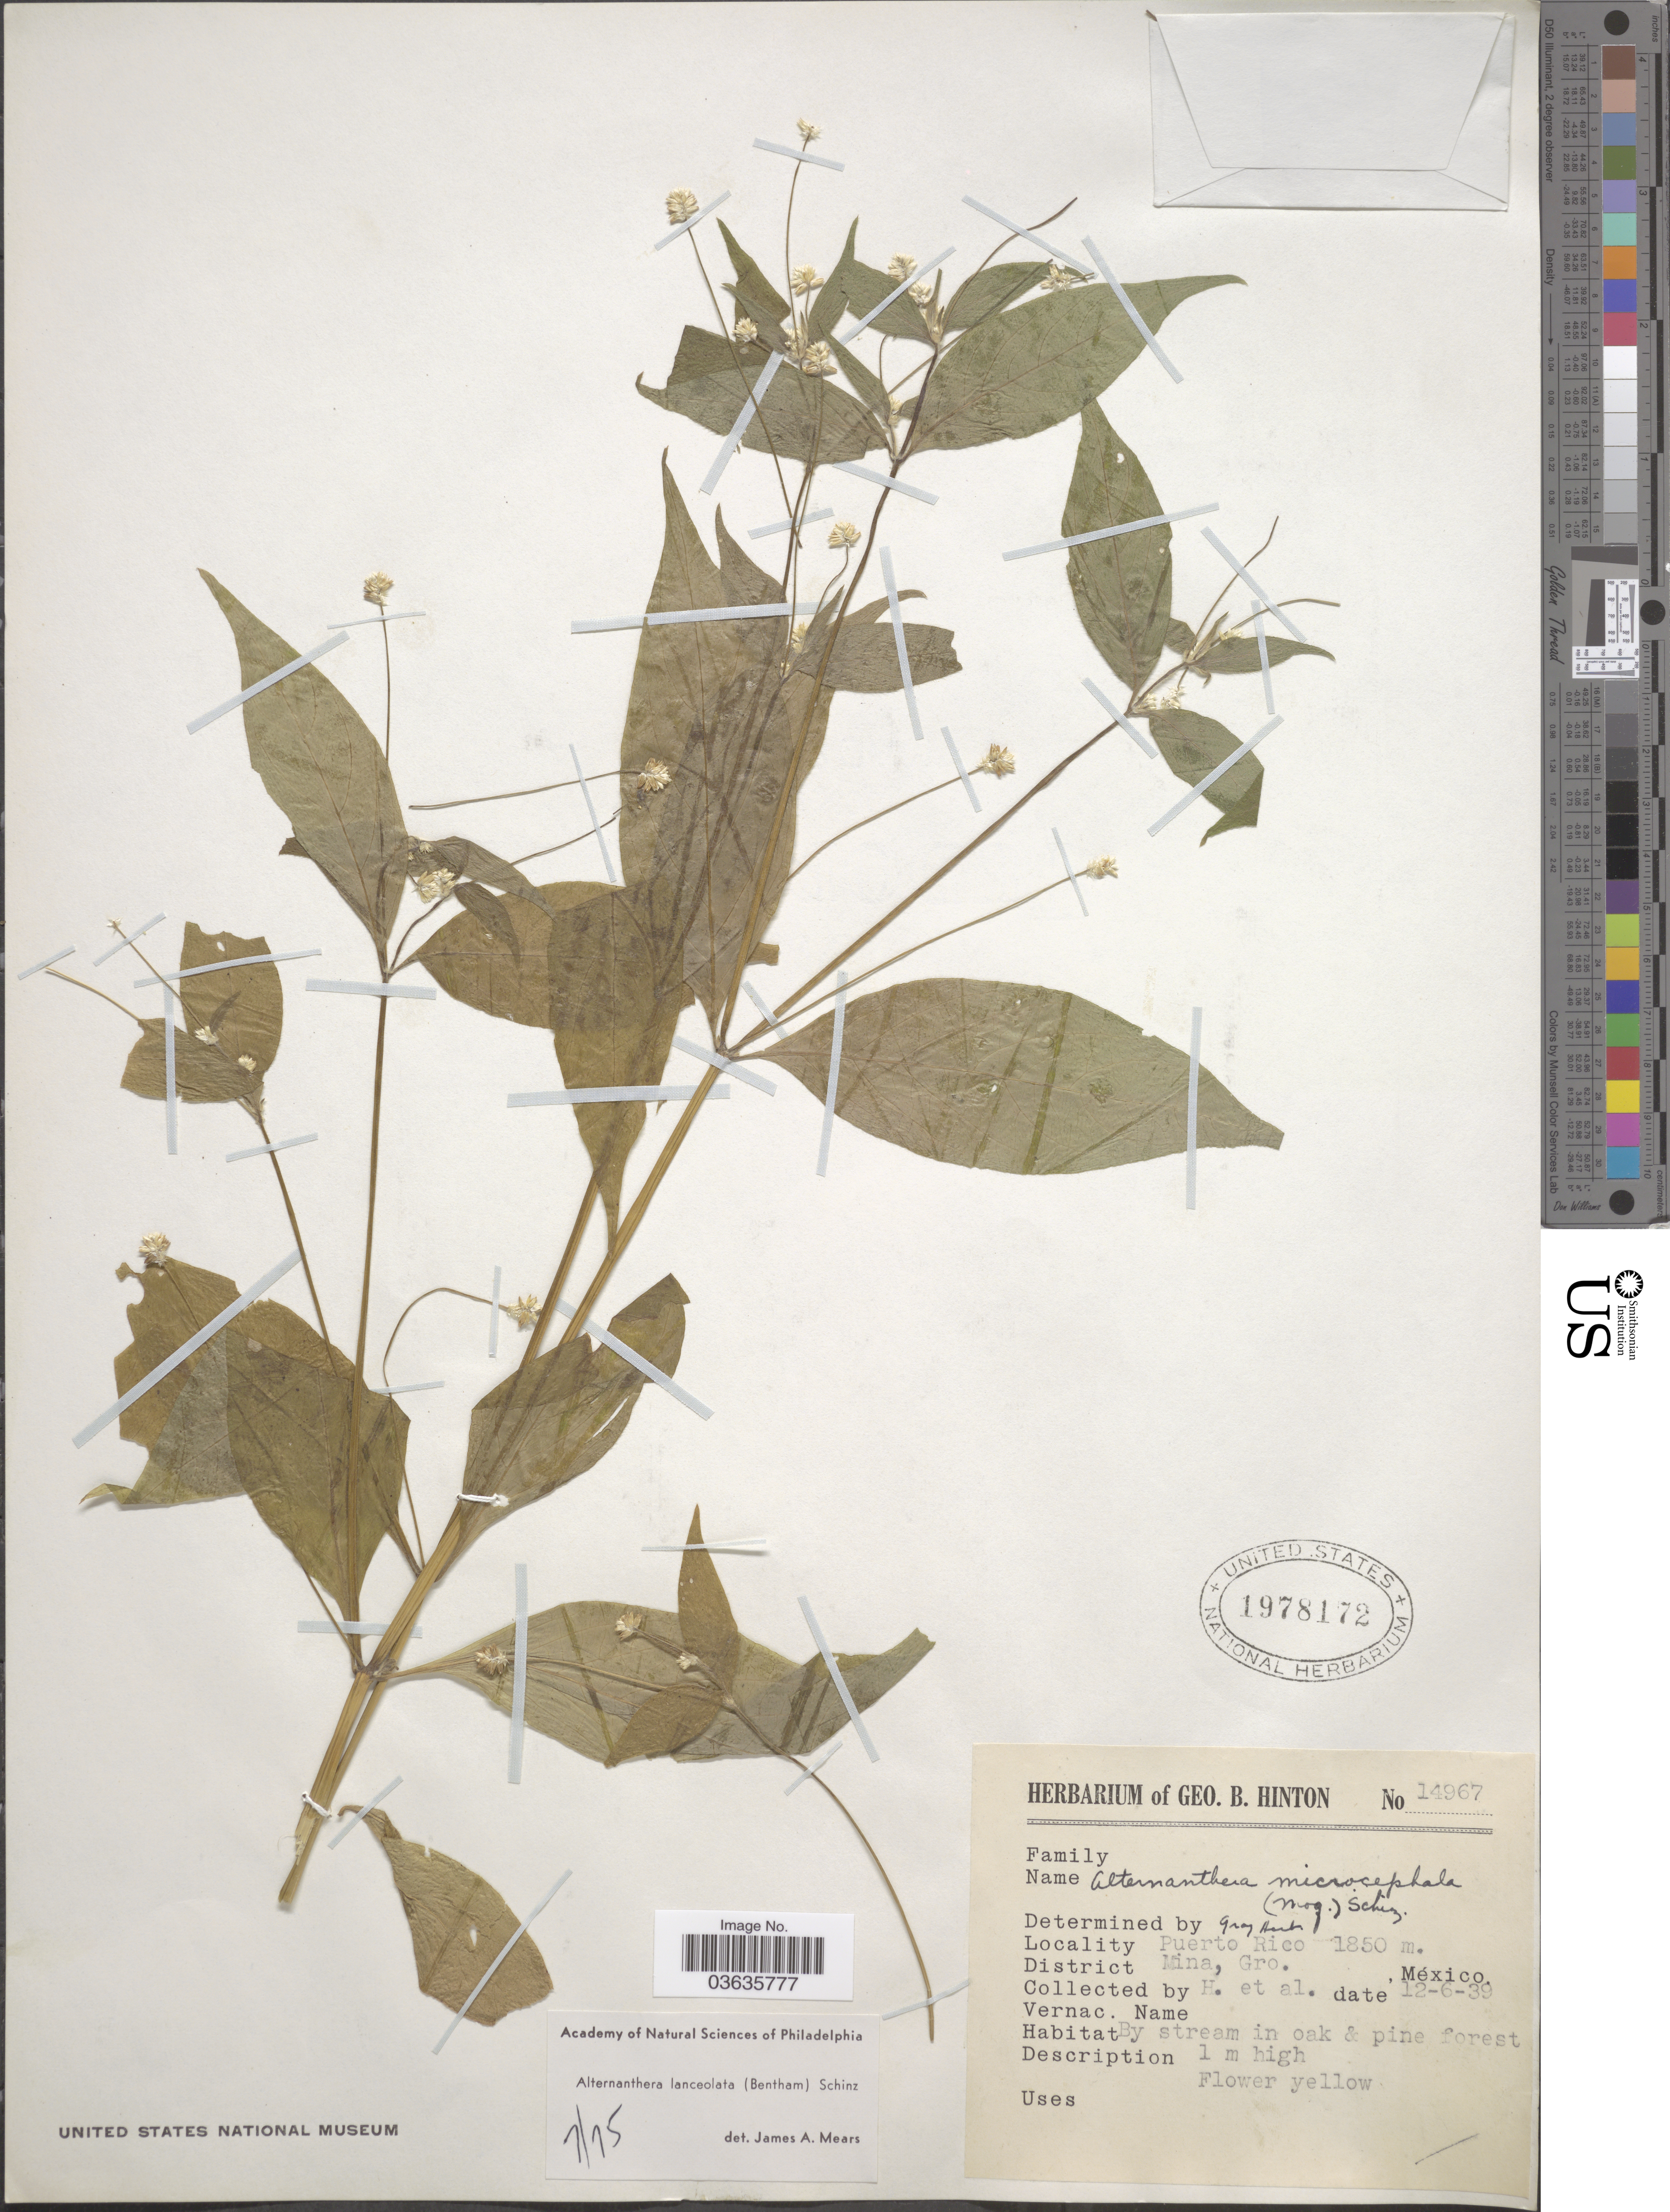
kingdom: Plantae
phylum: Tracheophyta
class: Magnoliopsida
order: Caryophyllales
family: Amaranthaceae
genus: Alternanthera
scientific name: Alternanthera lanceolata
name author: (Benth.) Schinz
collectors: G. B. Hinton & et al.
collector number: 14967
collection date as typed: Transcribed d/m/y: 12/6/39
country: Mexico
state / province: Guerrero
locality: Puerto Rico. District Mina.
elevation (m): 1850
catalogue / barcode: US 1978172